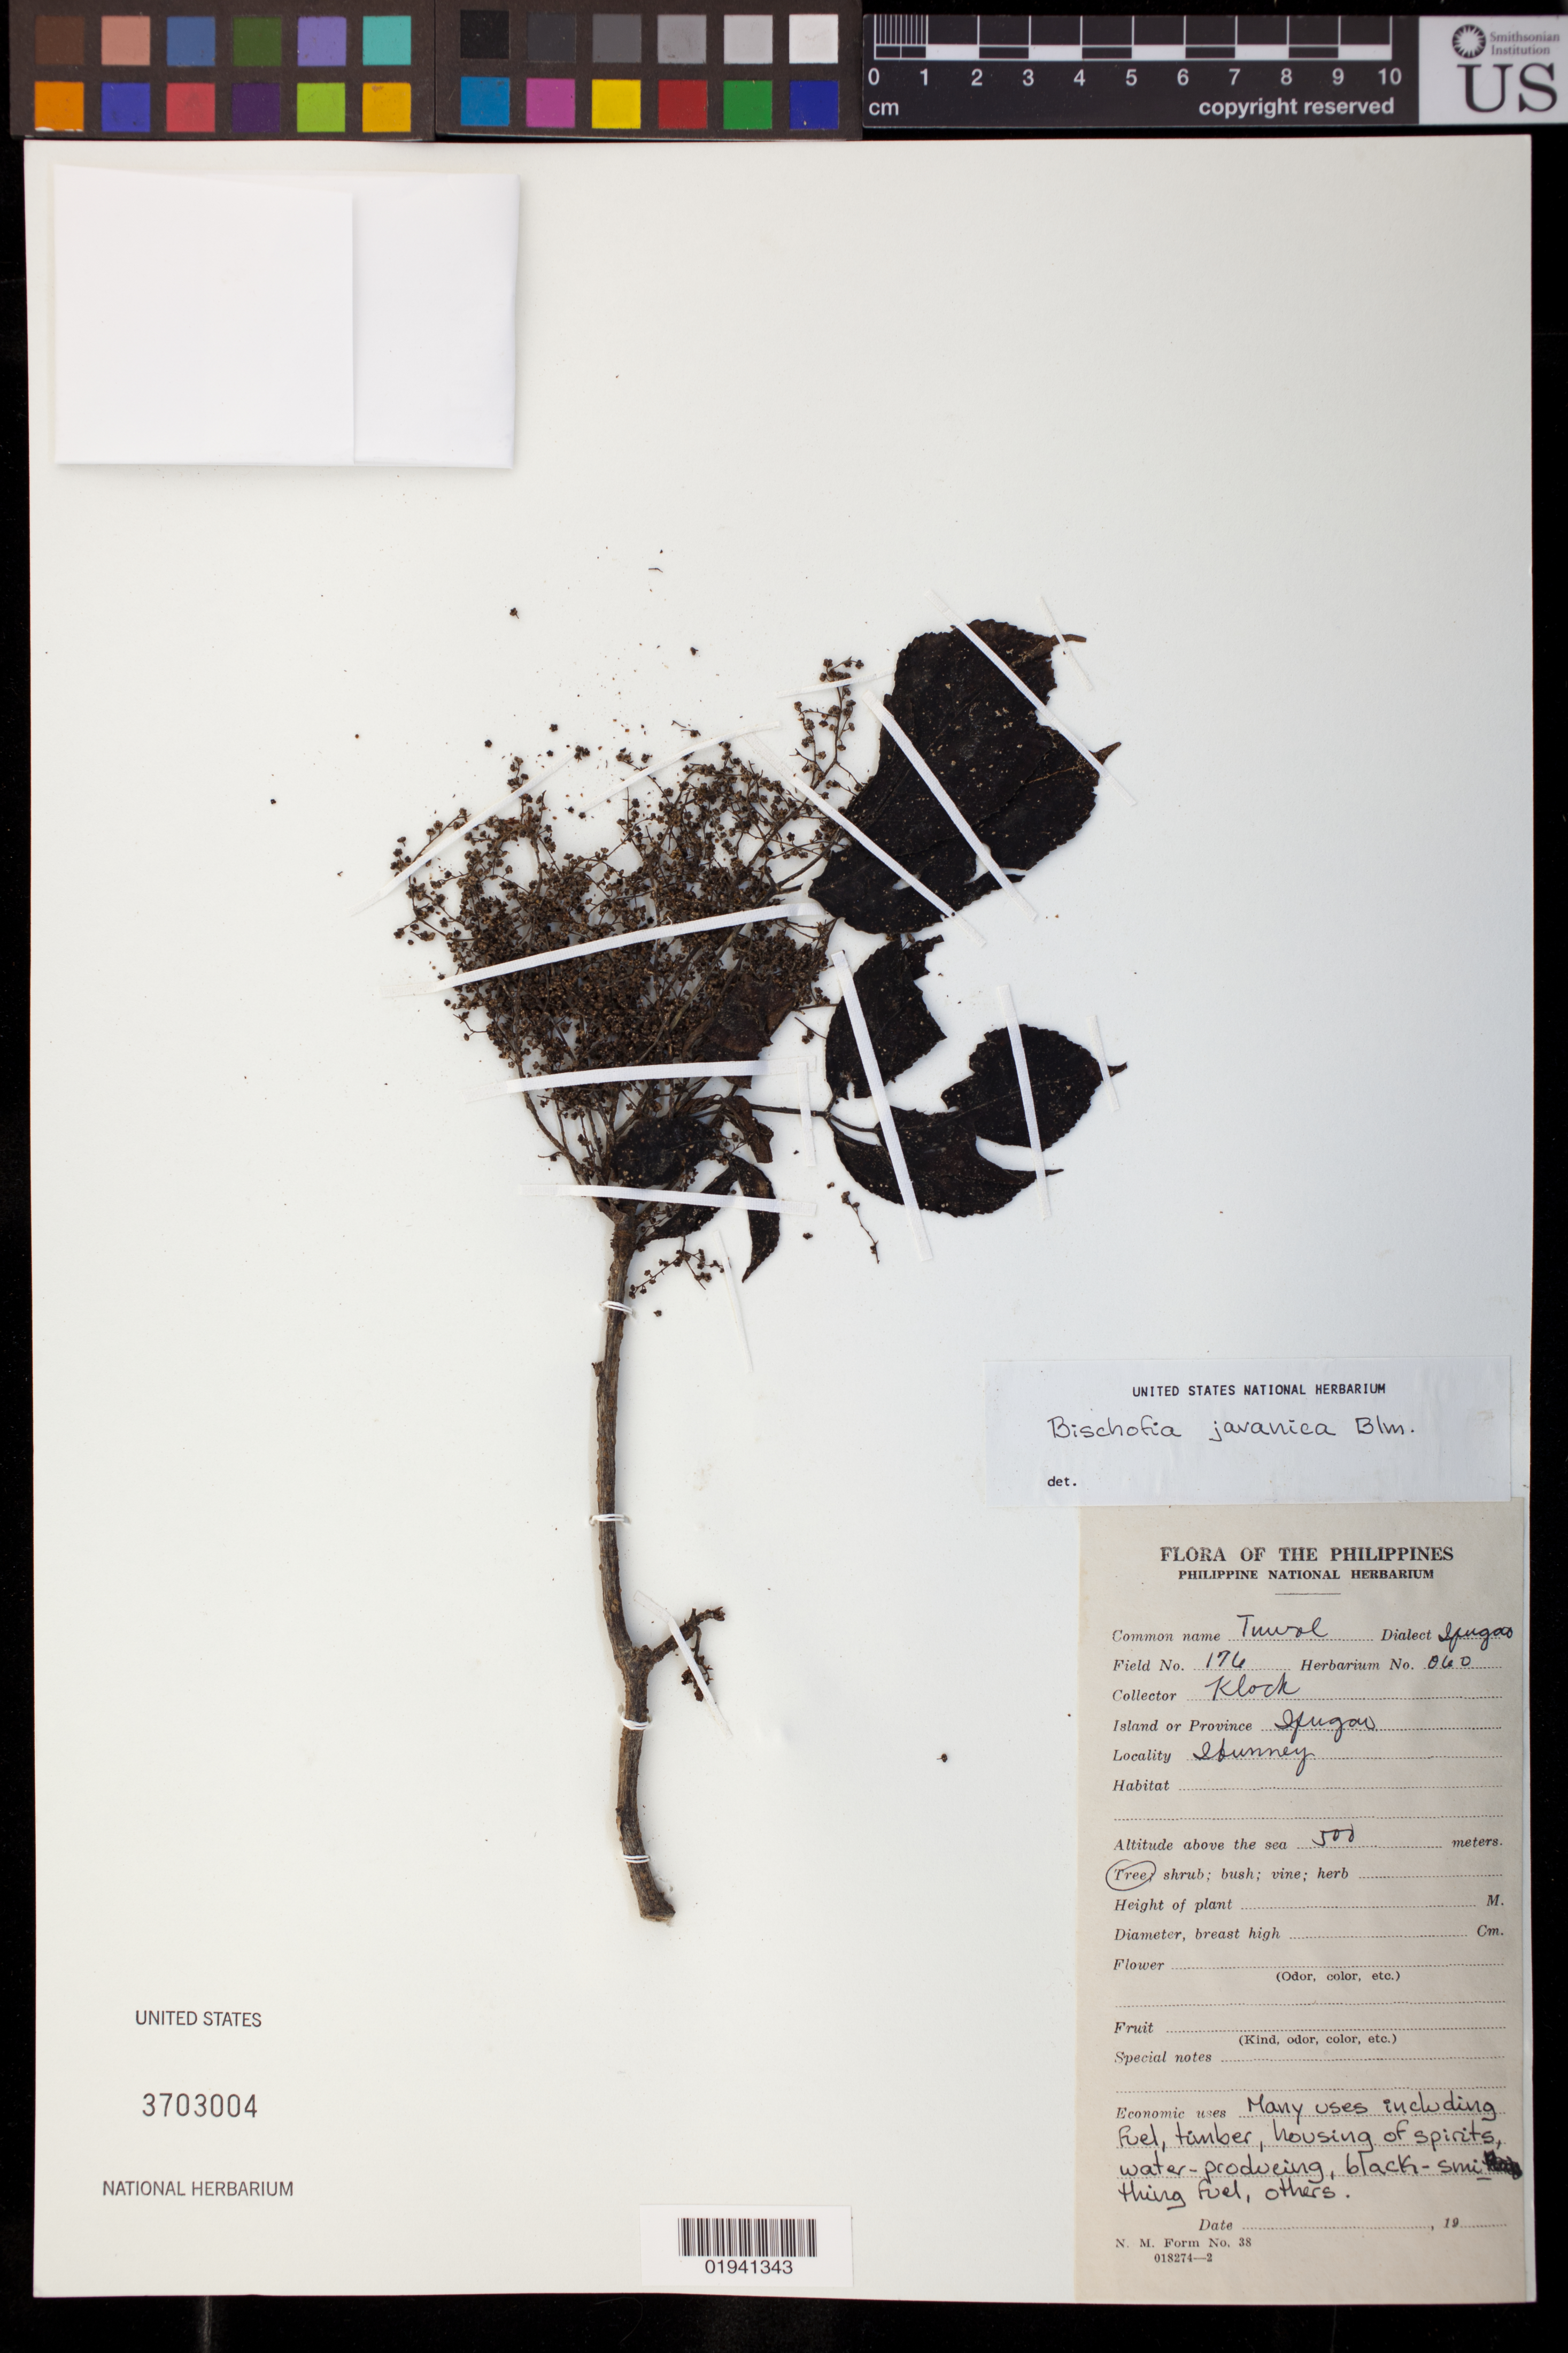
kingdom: Plantae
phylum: Tracheophyta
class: Magnoliopsida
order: Malpighiales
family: Phyllanthaceae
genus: Bischofia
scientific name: Bischofia javanica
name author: Blume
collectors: Klock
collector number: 176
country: Philippines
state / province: Cordillera (Administrative Region)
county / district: Ifugao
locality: Ibunney (?)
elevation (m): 500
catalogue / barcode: US 3703004